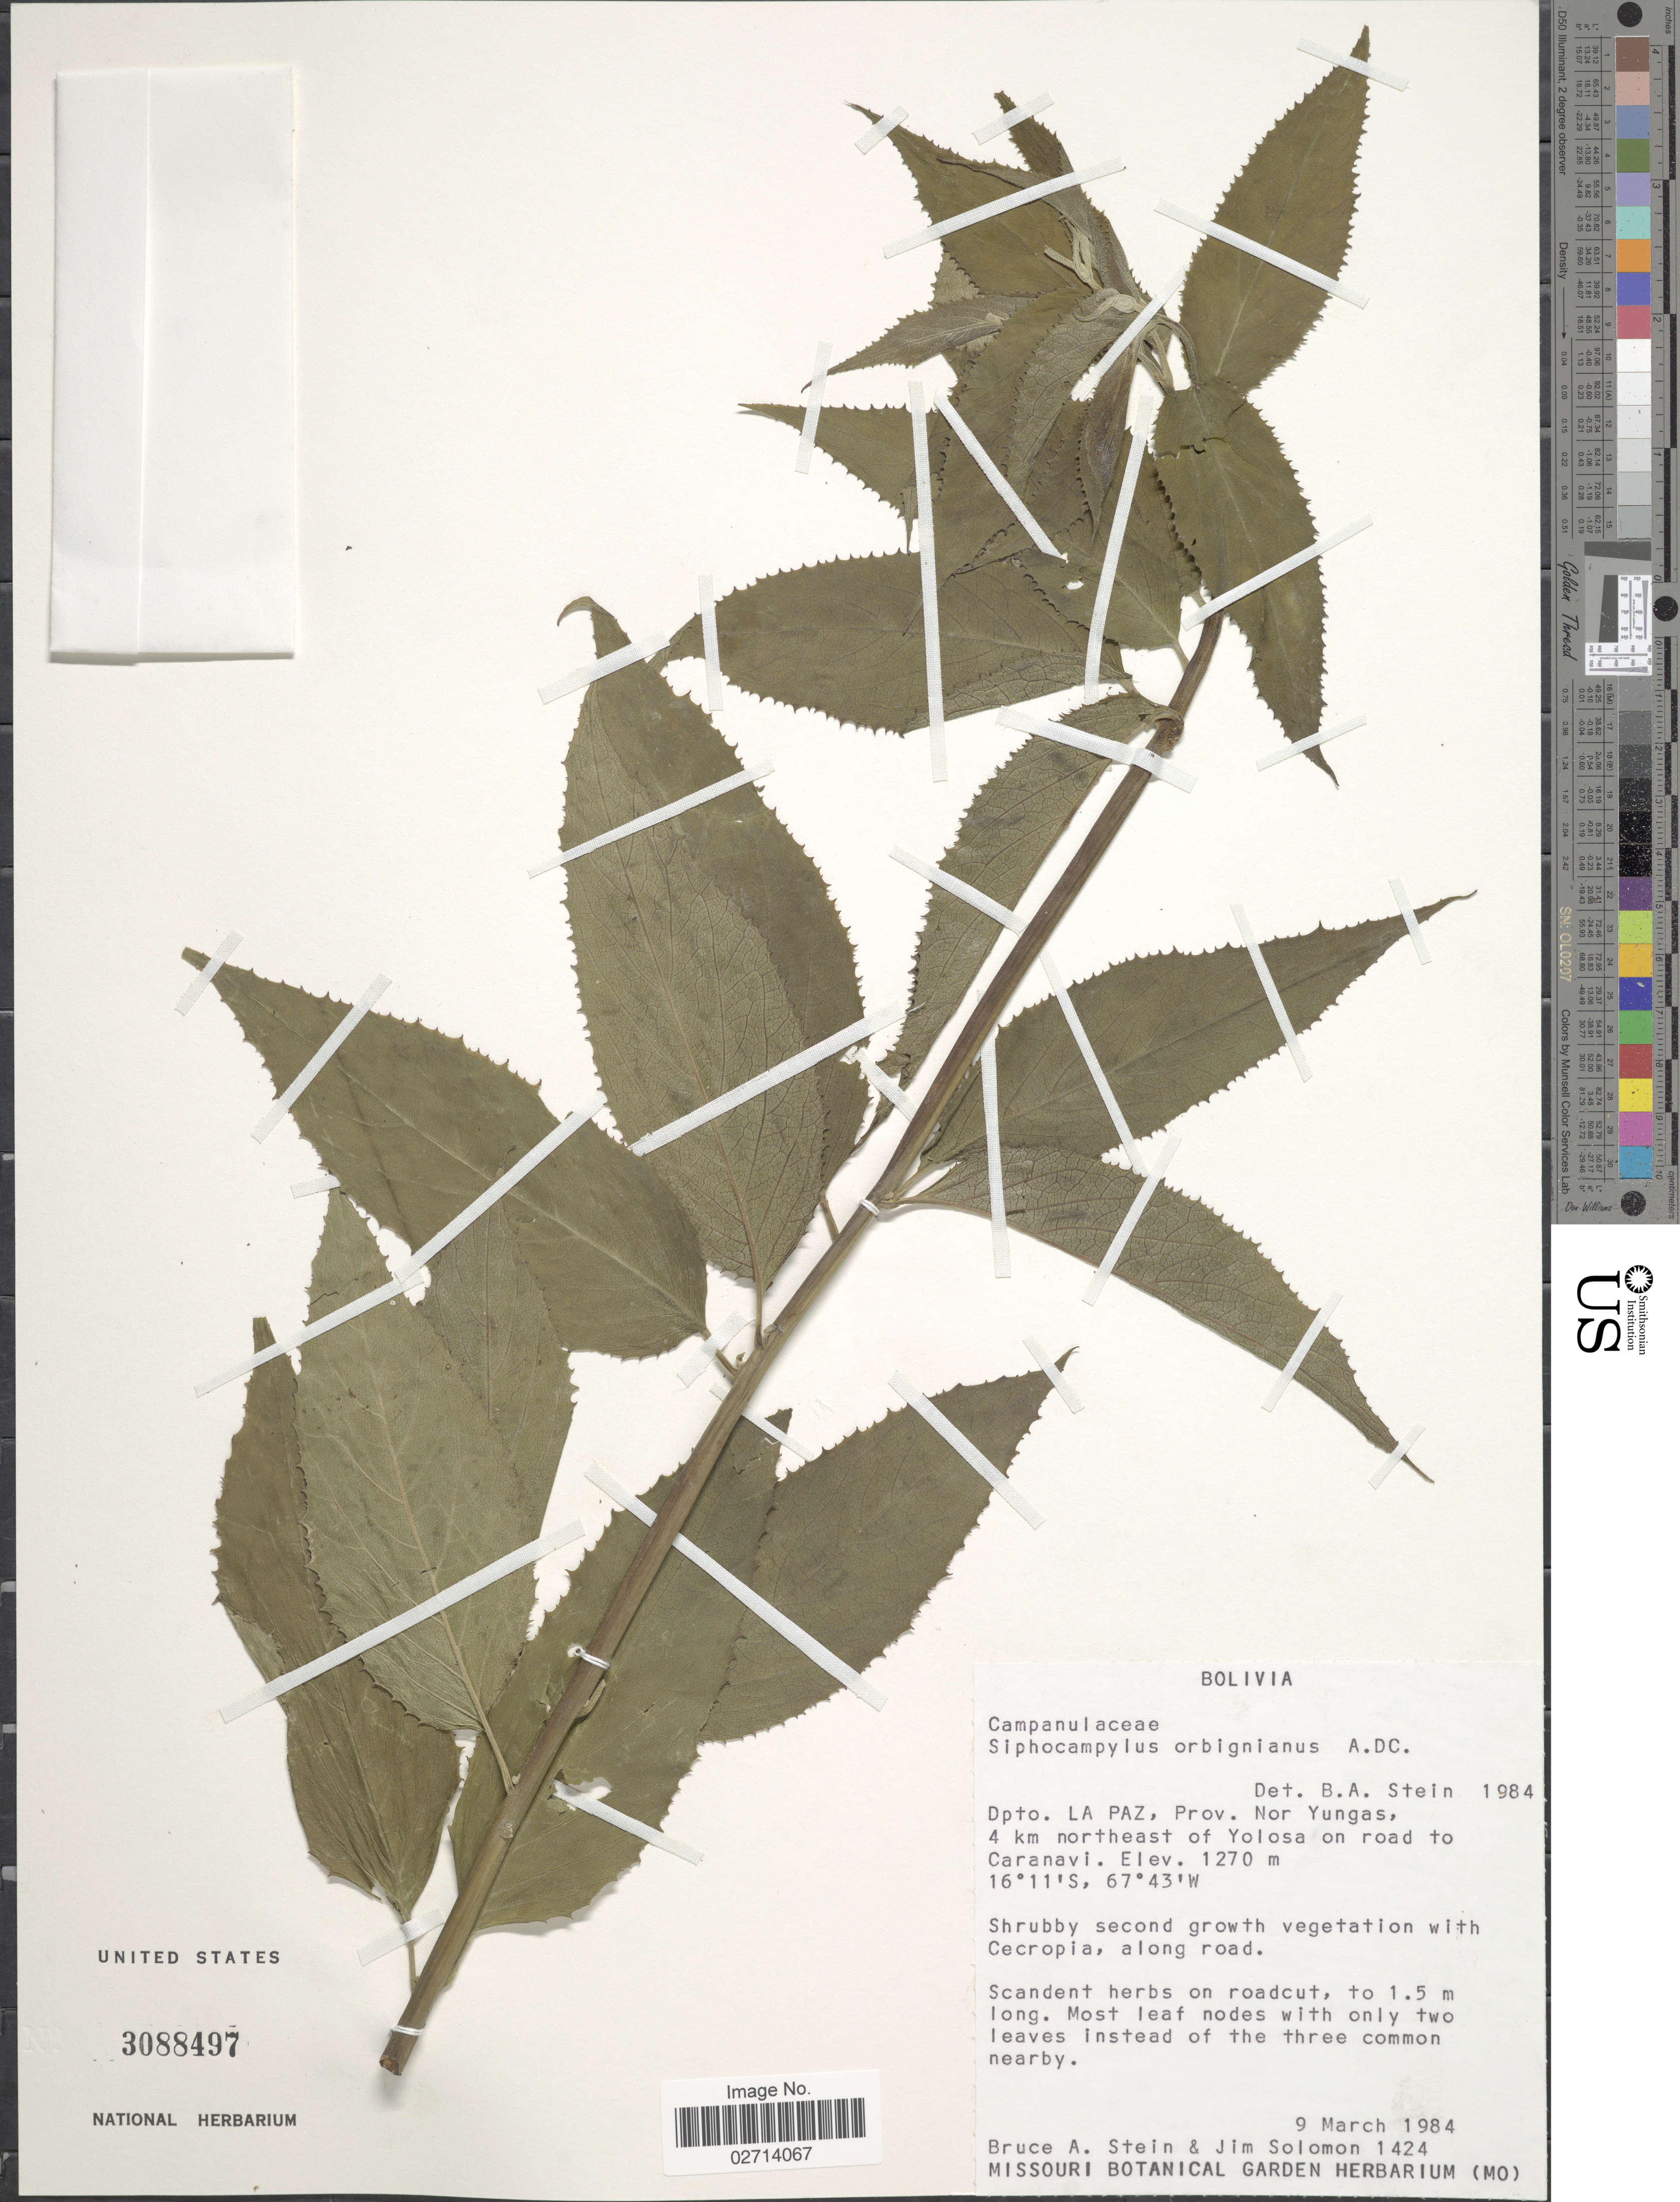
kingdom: Plantae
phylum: Tracheophyta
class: Magnoliopsida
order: Asterales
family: Campanulaceae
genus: Siphocampylus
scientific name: Siphocampylus orbignianus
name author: A. DC.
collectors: B. A. Stein & J. Solomon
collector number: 1424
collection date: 1984-03-09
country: Bolivia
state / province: La Paz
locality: Prov. Nor Yungas, 4 km northeast of Yolosa on road to Caranavi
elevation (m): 1270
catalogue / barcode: US 3088497